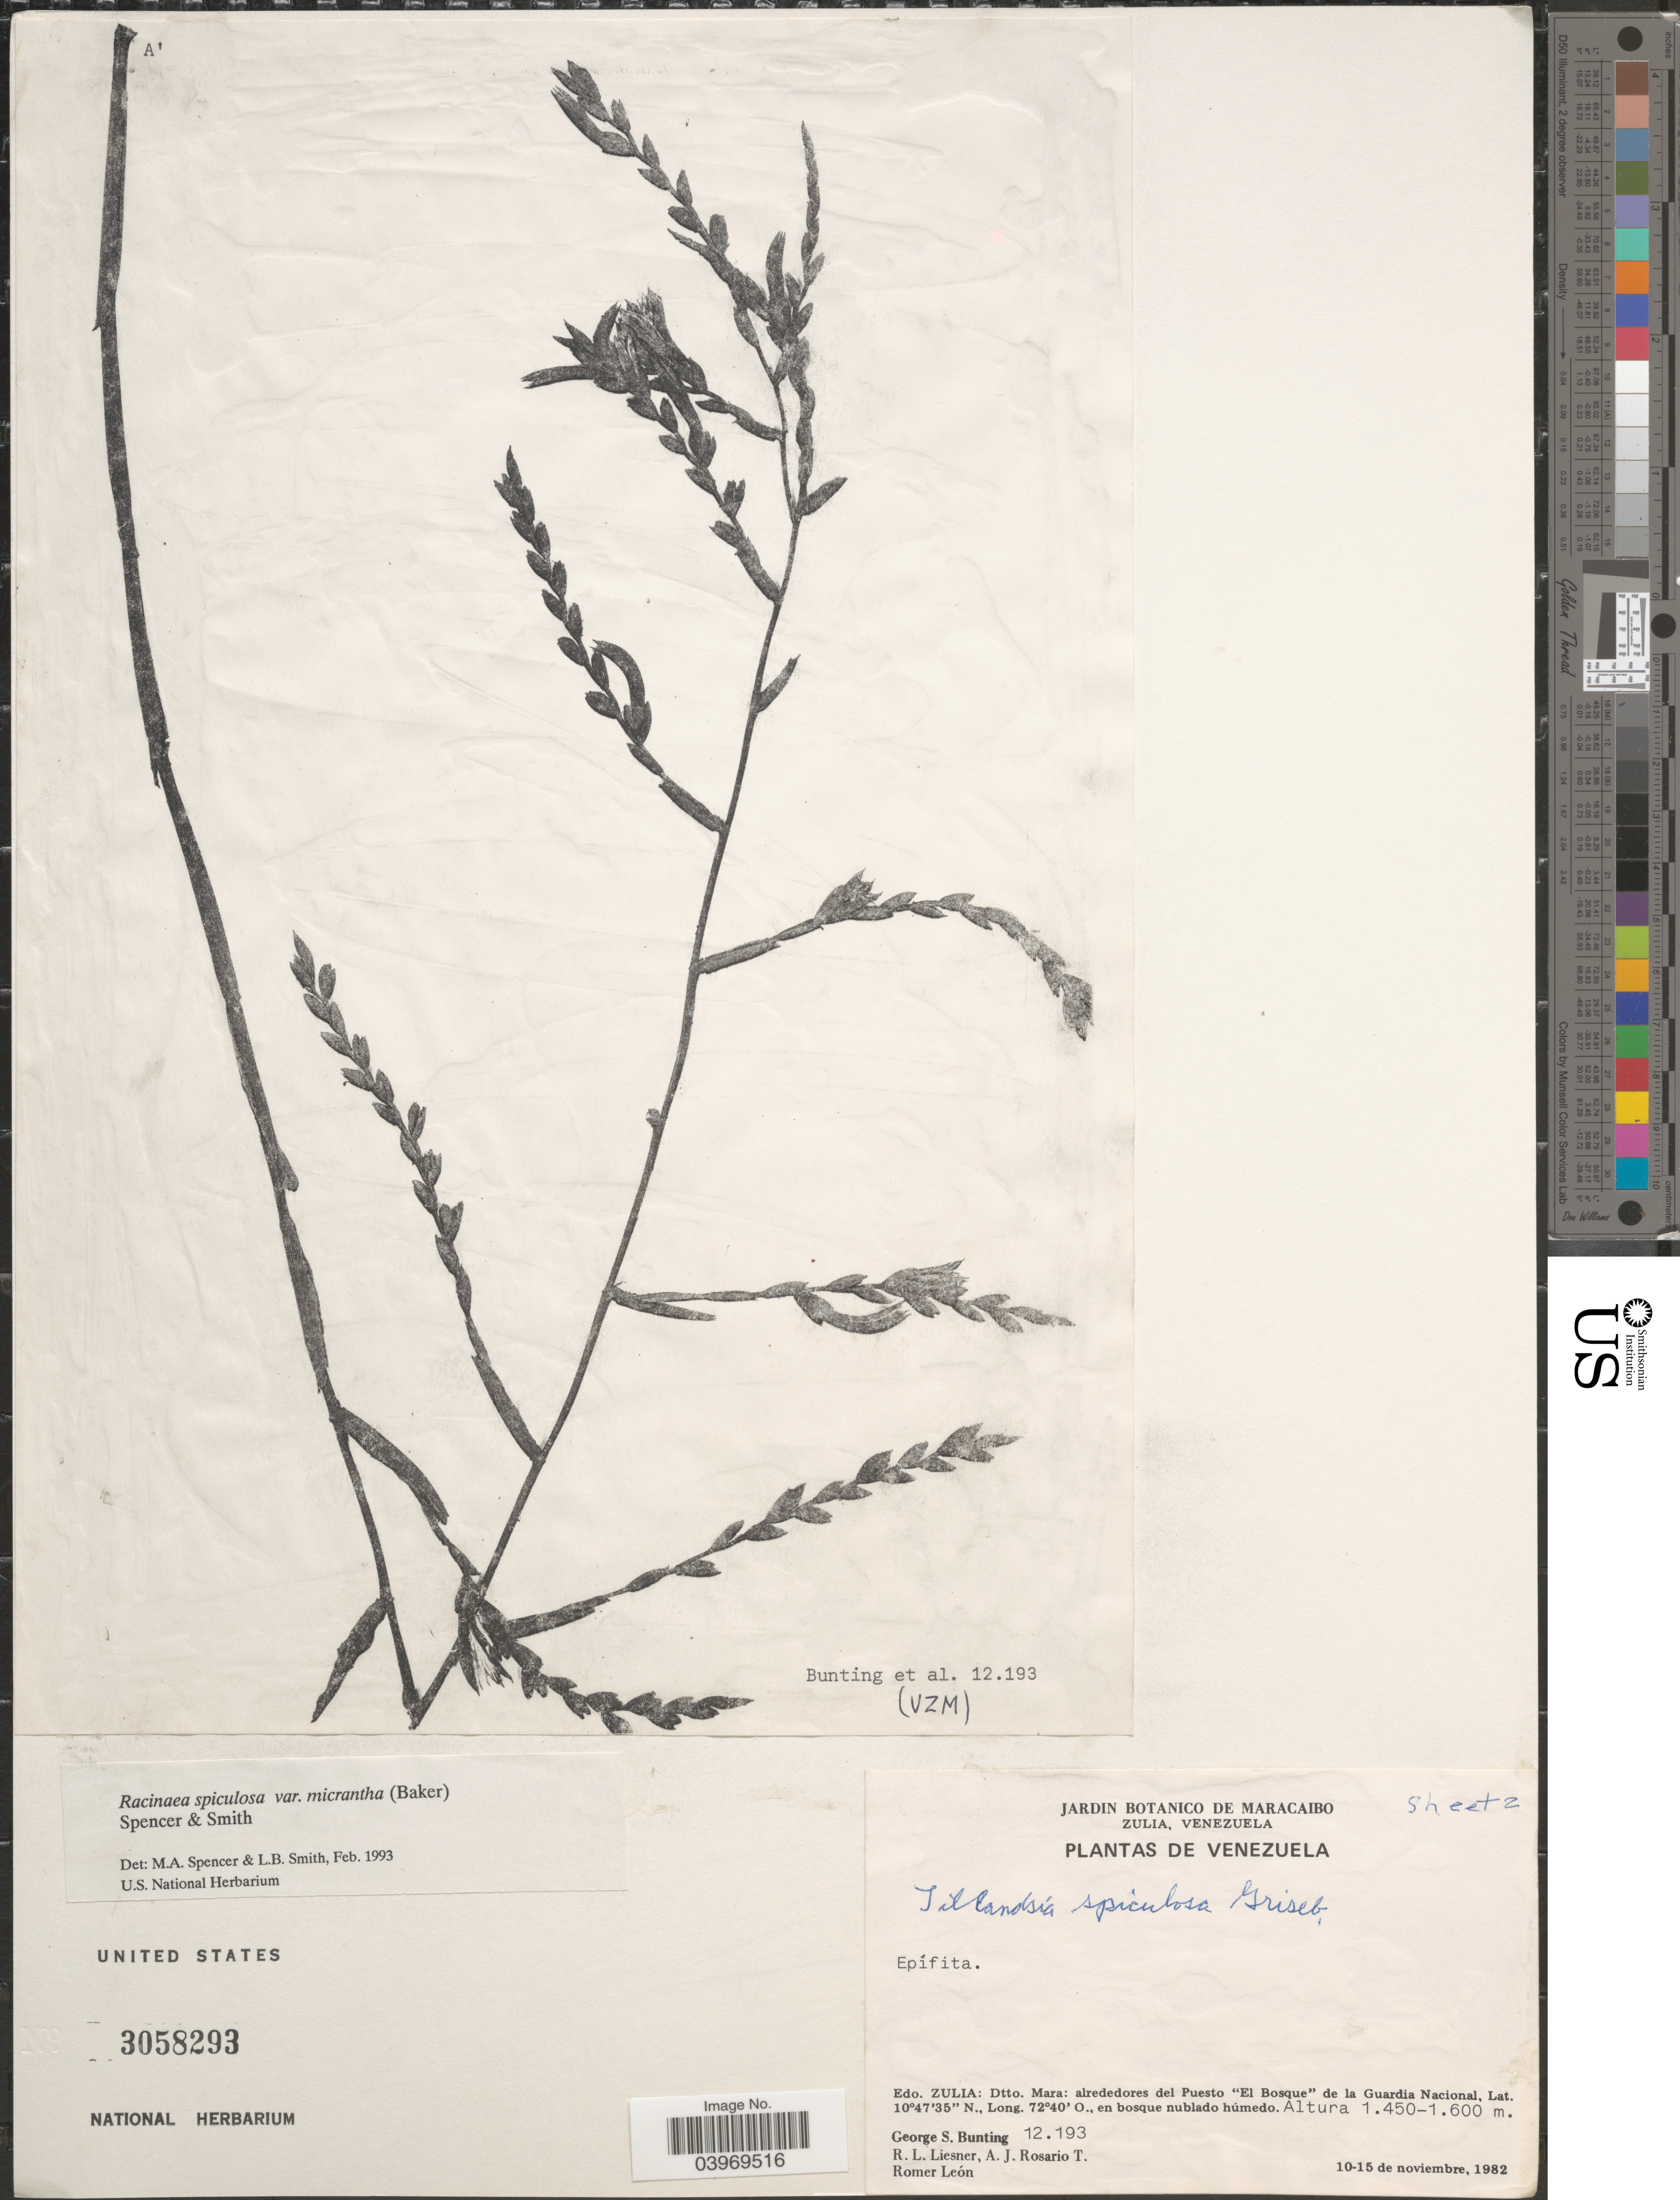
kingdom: Plantae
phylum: Tracheophyta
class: Liliopsida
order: Poales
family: Bromeliaceae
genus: Racinaea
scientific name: Racinaea spiculosa var. micrantha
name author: (Baker) M.A. Spencer & L.B. Sm.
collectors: G. S. Bunting, R. L. Liesner, A. Rosario T. & R. León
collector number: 12193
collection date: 1982-11-10/1982-11-15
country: Venezuela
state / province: Zulia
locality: Edo. Zulia: Dtto. Mara: alrededores del Puesto "El Bosque" de la Guardia Nacional.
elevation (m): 1450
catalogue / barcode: US 3058293